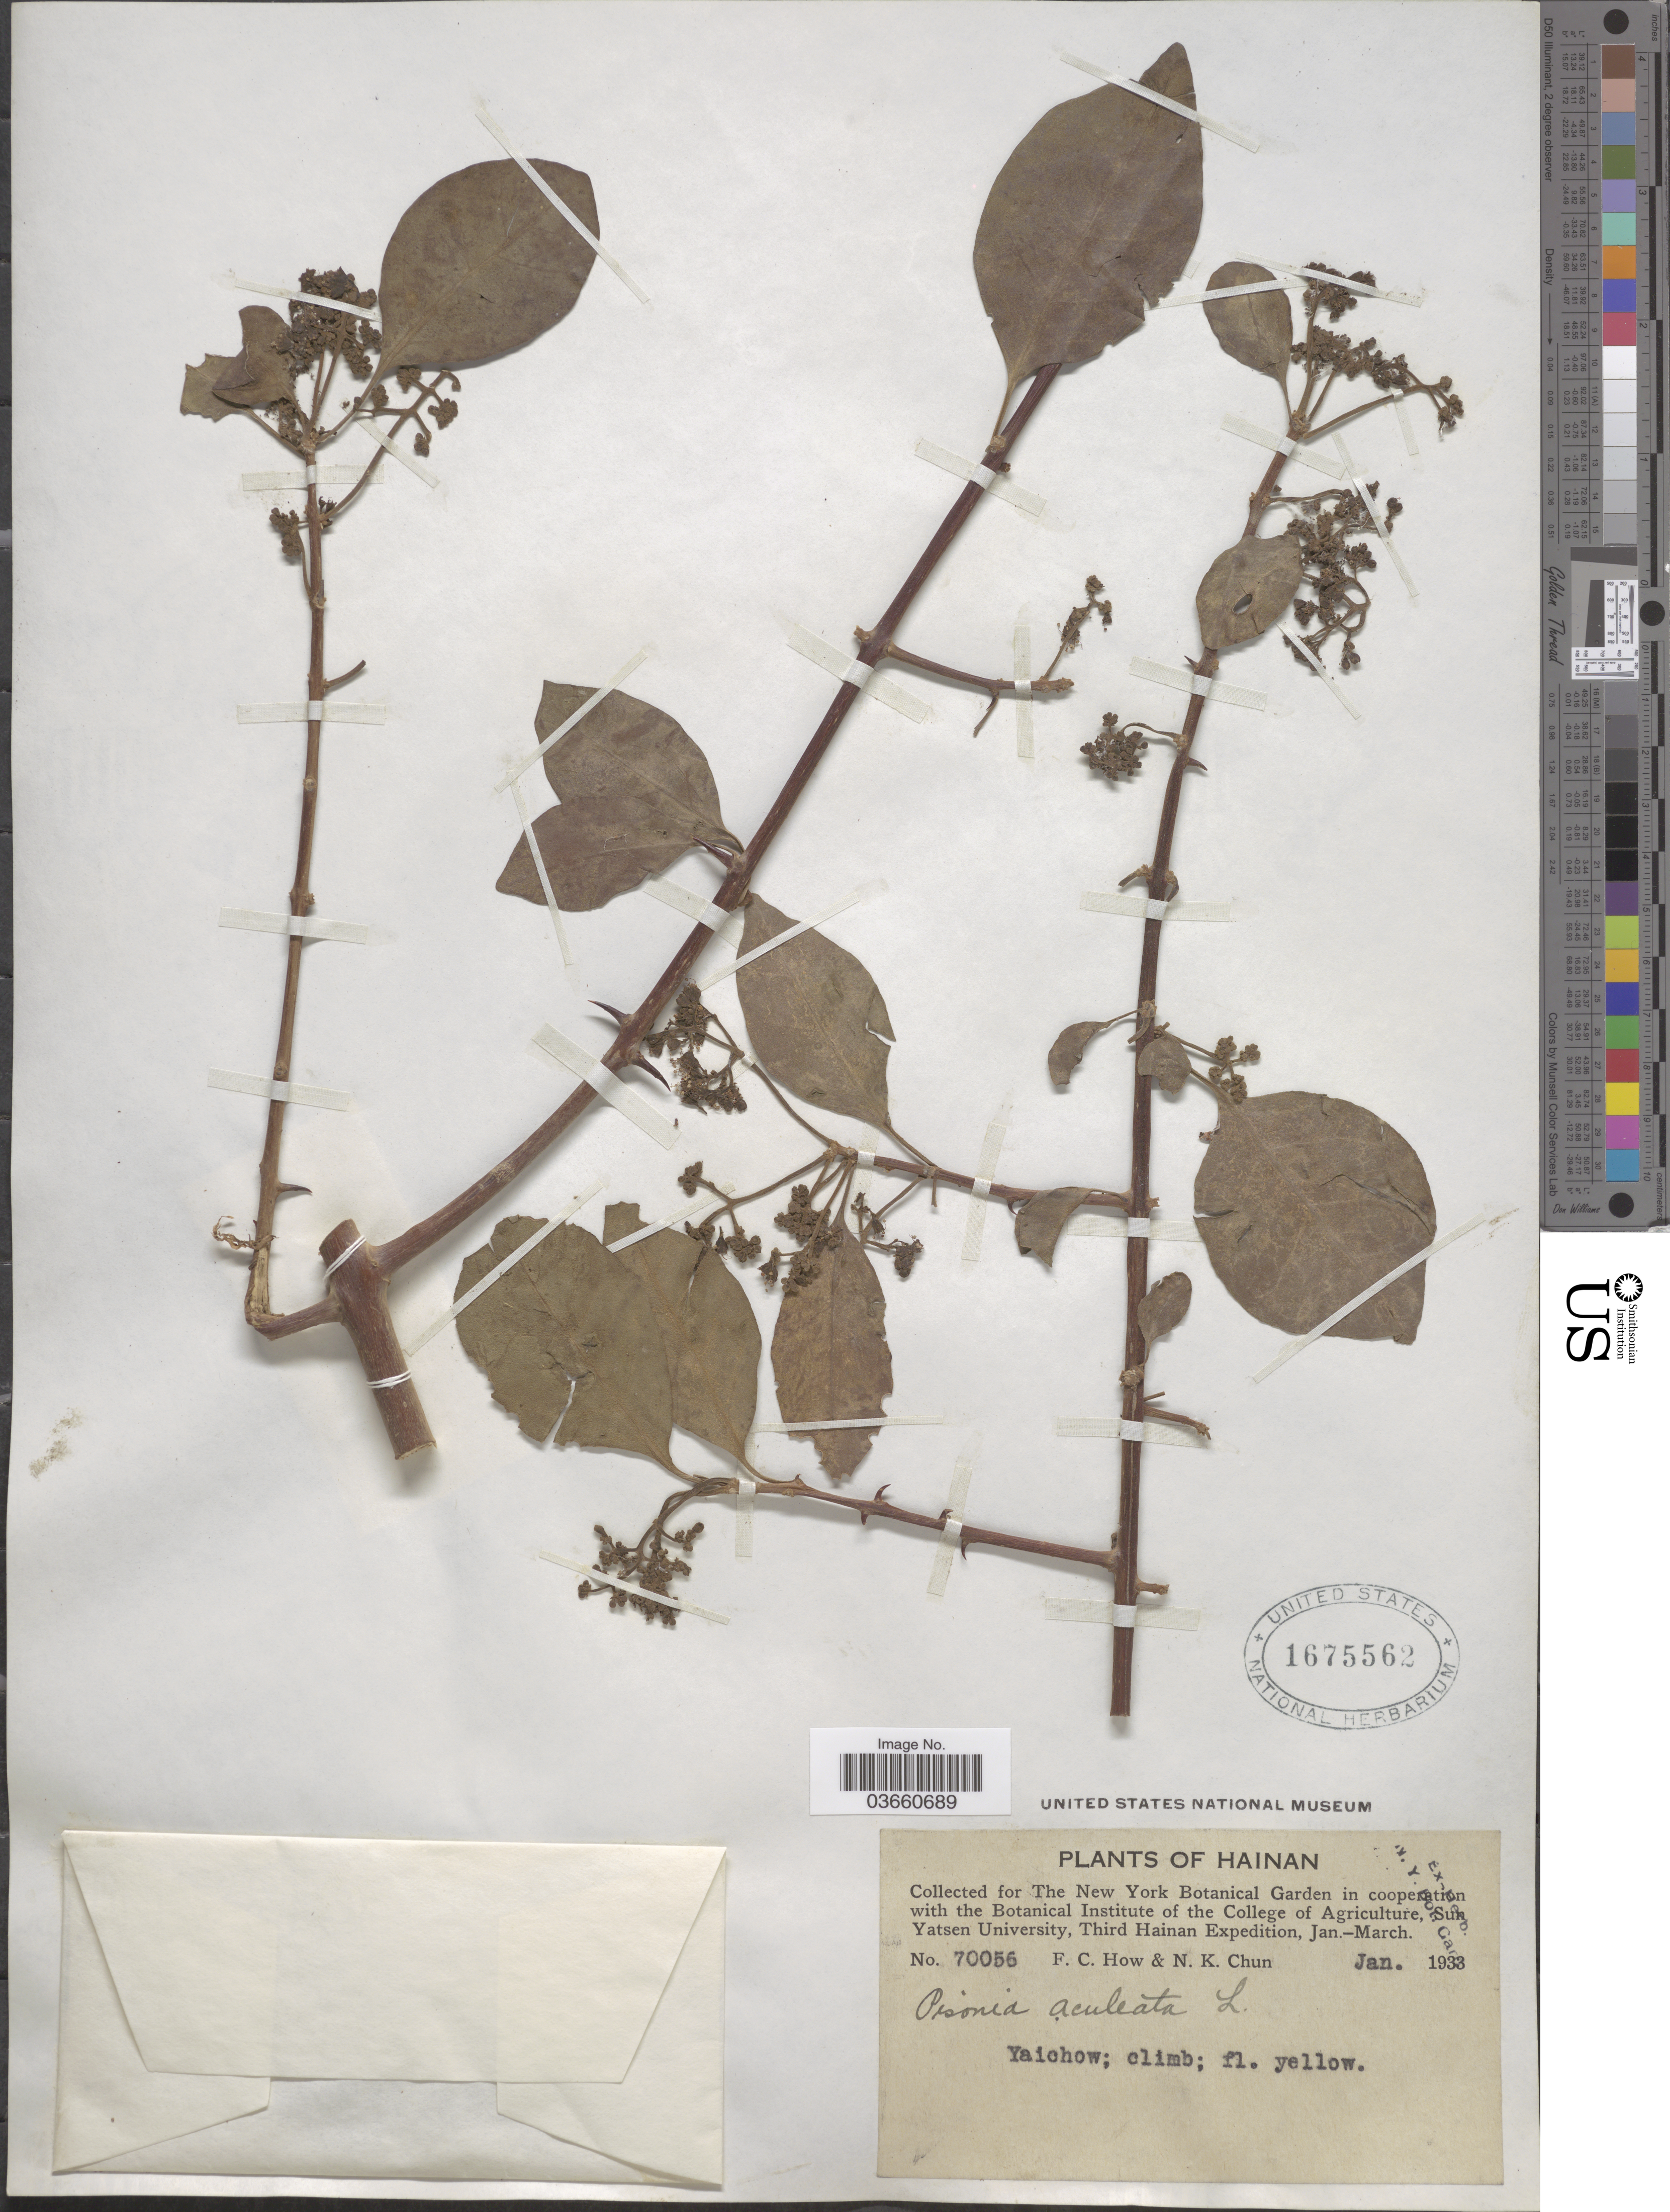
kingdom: Plantae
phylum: Tracheophyta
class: Magnoliopsida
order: Caryophyllales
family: Nyctaginaceae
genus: Pisonia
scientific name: Pisonia aculeata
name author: L.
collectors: F. C. How & N. K. Chun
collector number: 70056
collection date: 1933-01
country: China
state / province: Hainan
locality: Yaichow.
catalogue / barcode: US 1675562